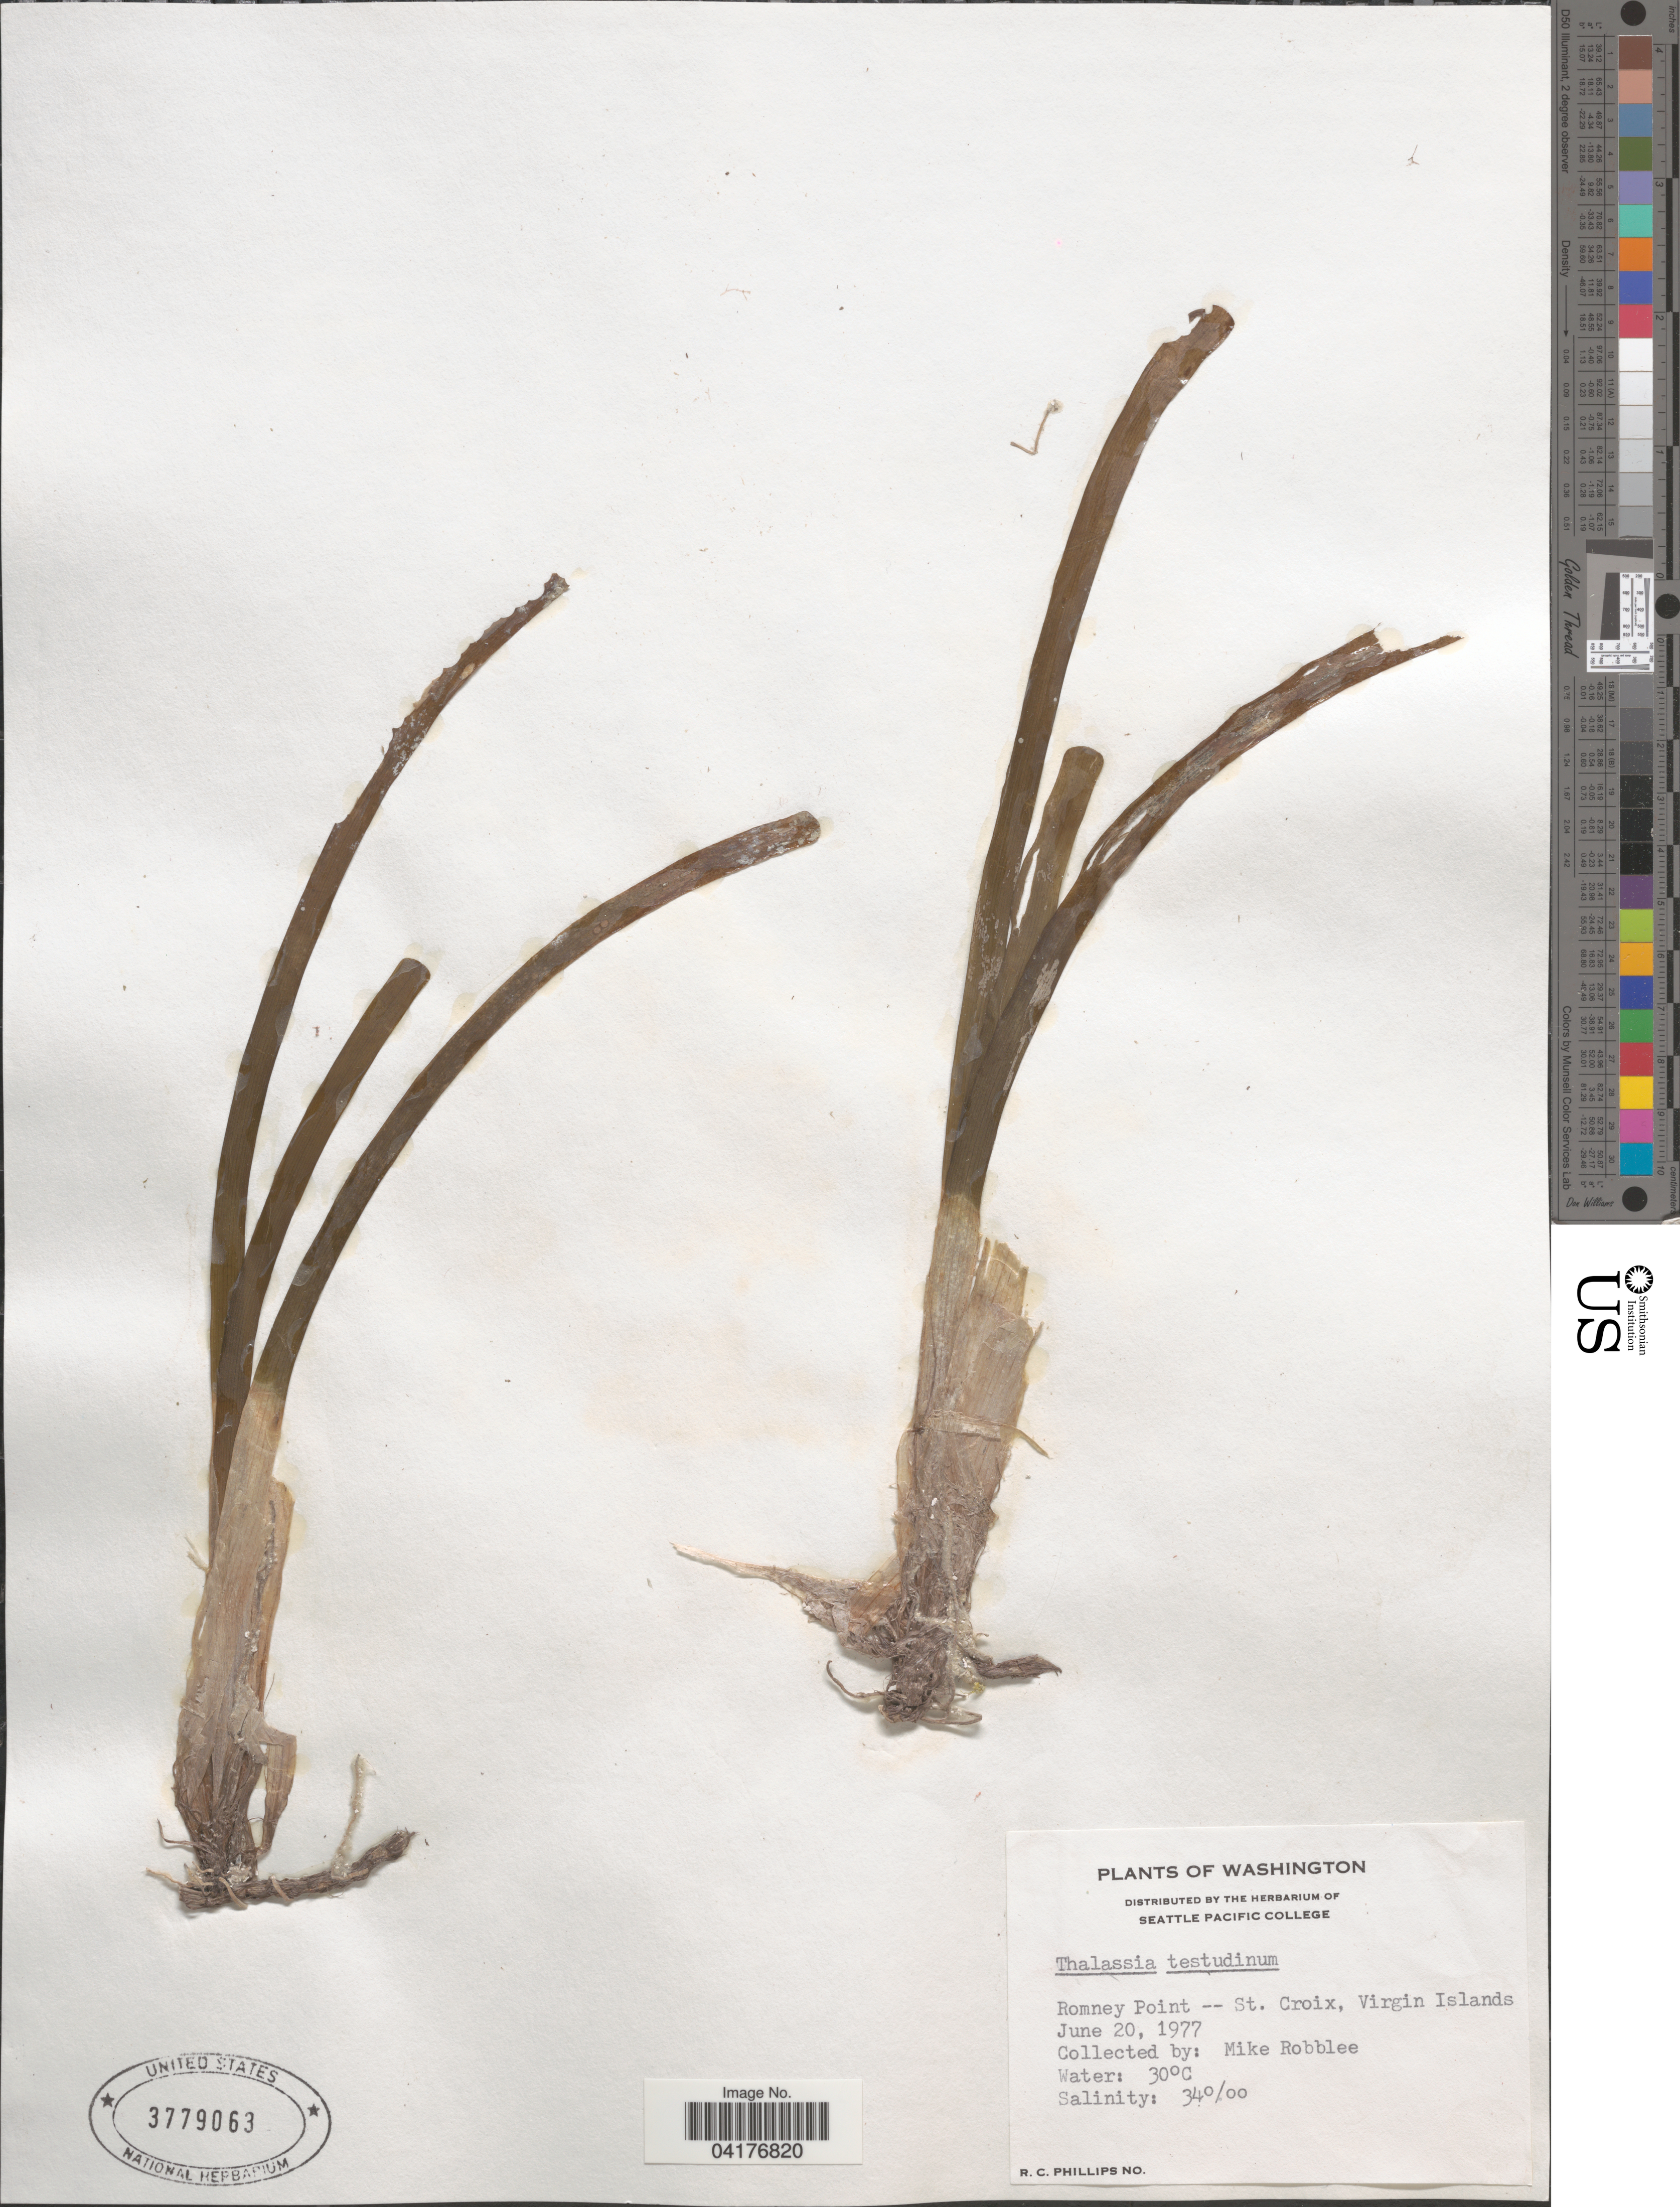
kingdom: Plantae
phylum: Tracheophyta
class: Liliopsida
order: Alismatales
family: Hydrocharitaceae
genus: Thalassia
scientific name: Thalassia testudinum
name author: Banks & Sol. ex K.D. Koenig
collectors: M. Robblee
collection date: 1977-06-20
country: U.S. Virgin Islands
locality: Romney Point -- St. Croix, Virgin Islands.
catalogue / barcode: US 3779063